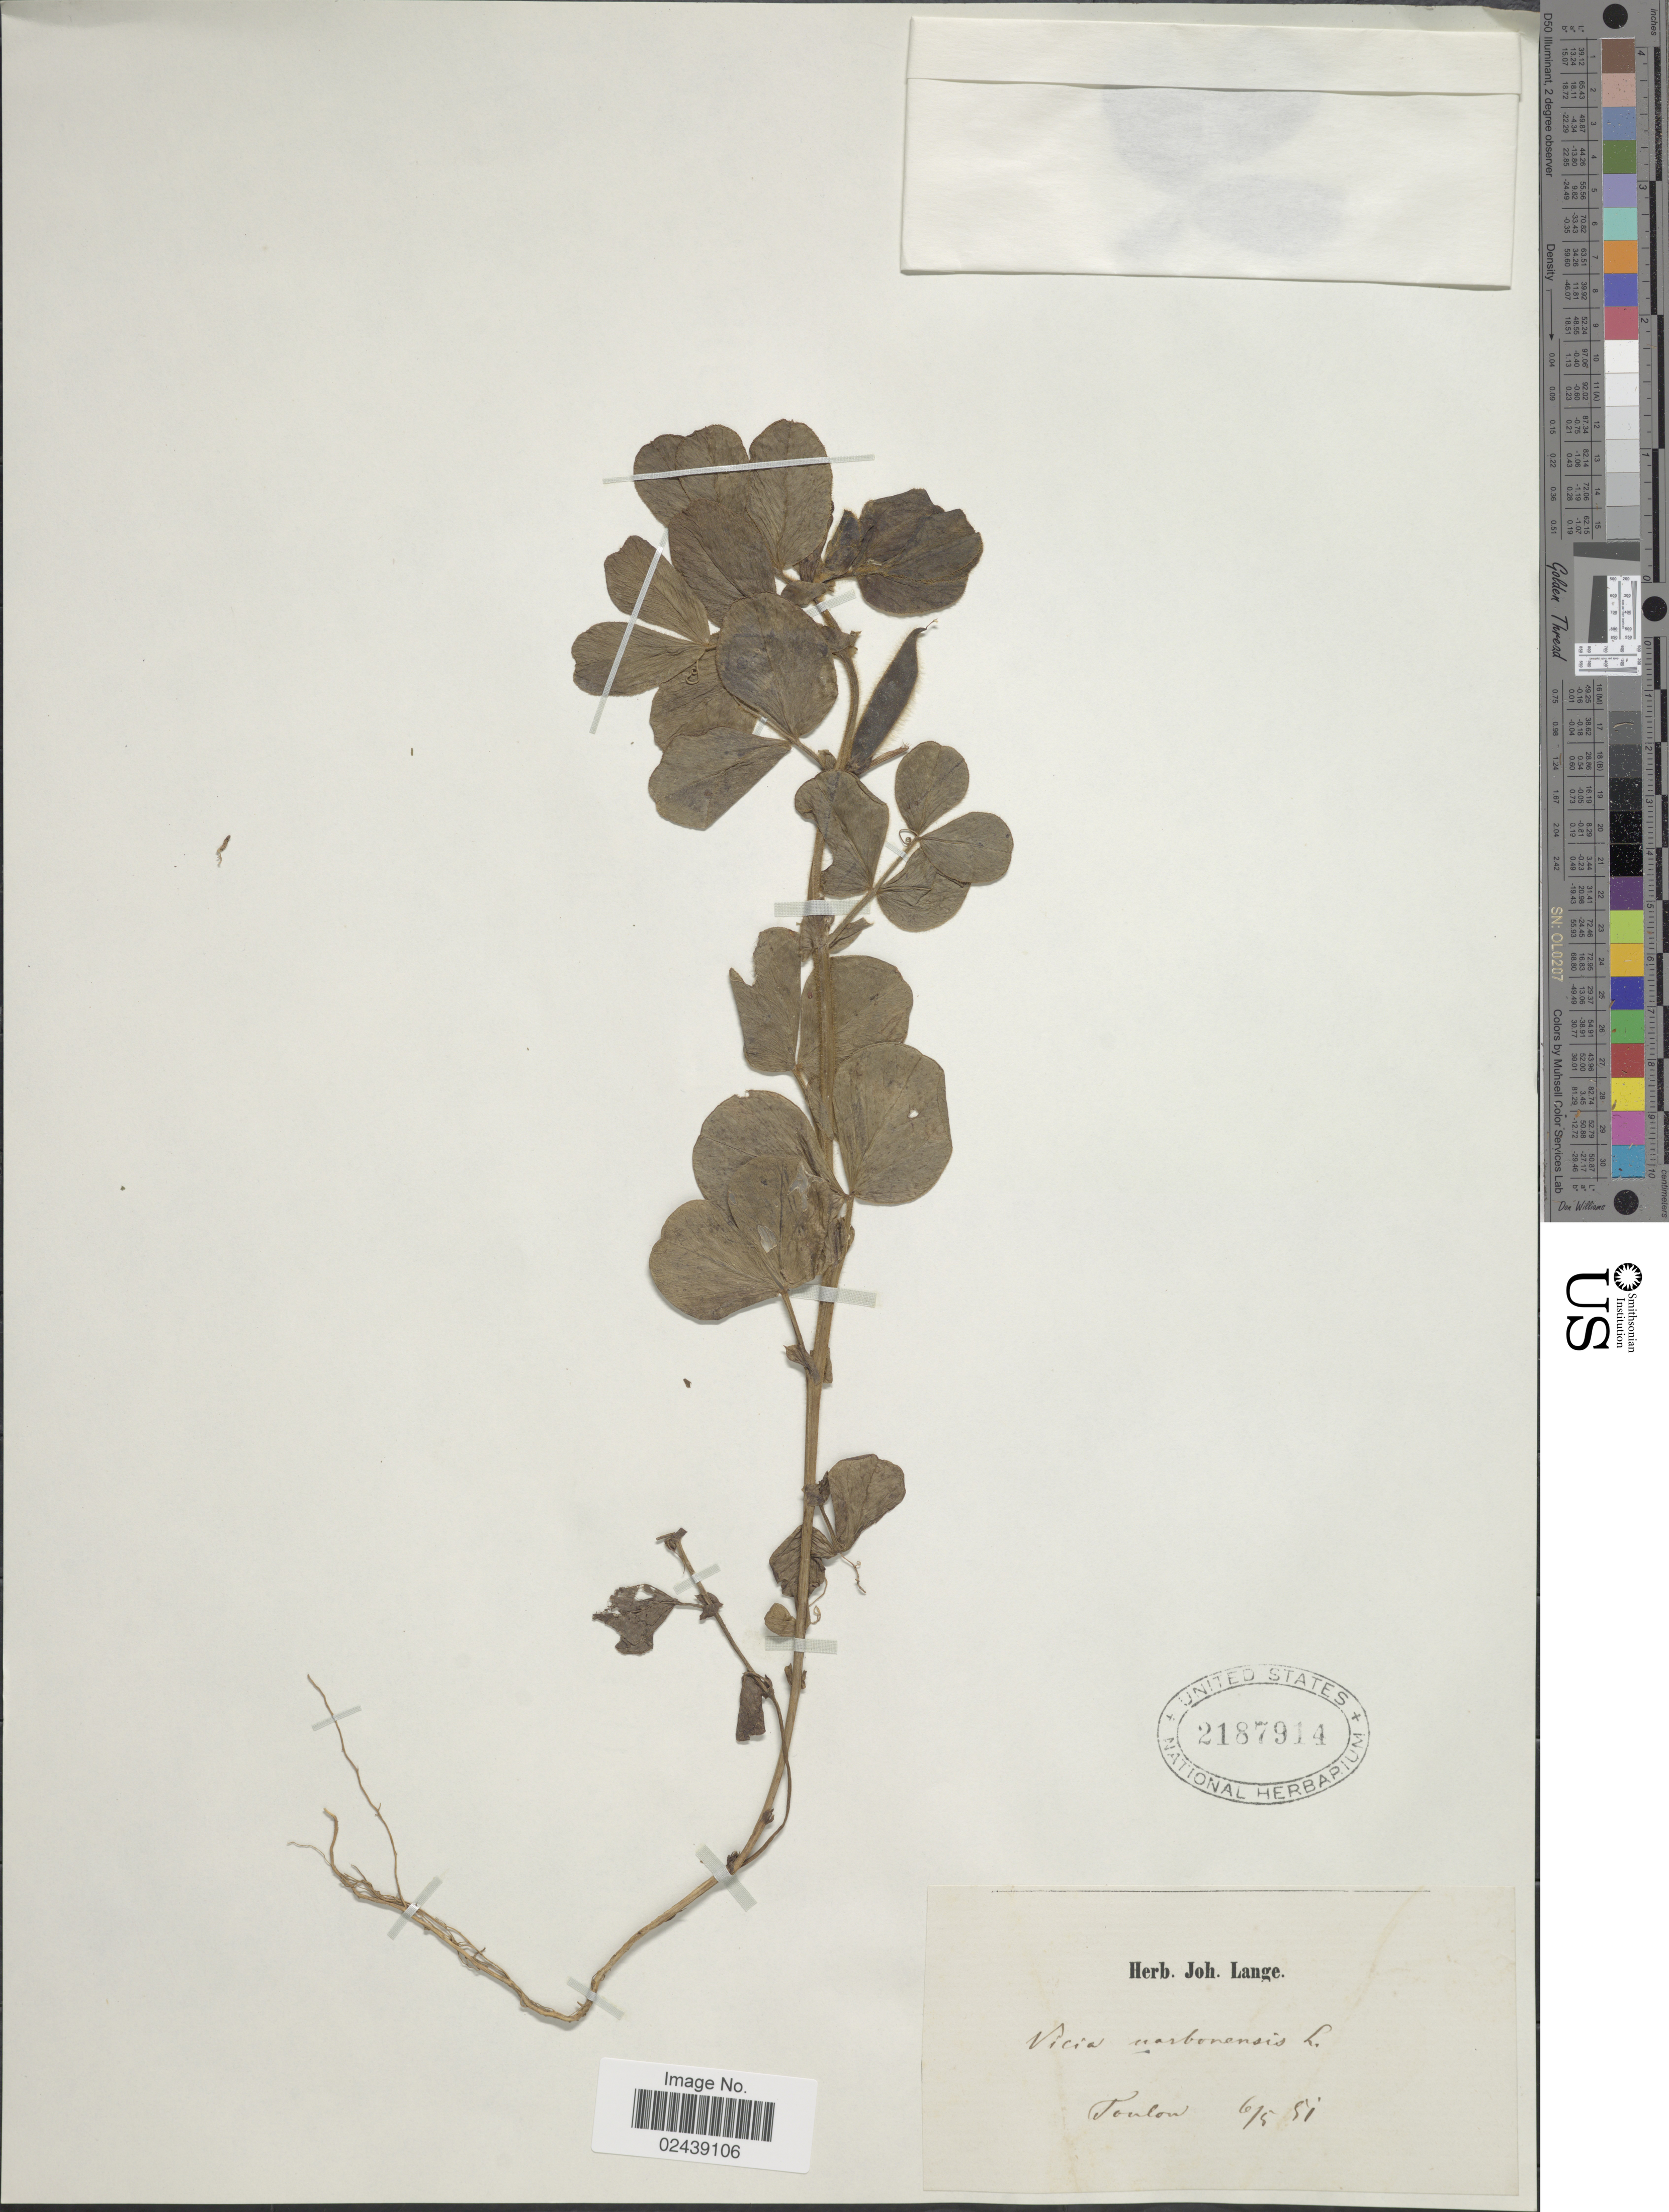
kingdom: Plantae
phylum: Tracheophyta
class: Magnoliopsida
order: Fabales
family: Fabaceae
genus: Vicia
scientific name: Vicia narbonensis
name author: L.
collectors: ex herb. Joh. Lange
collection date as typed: Transcribed d/m/y: 6/5/81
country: France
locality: Toulon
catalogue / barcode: US 2187914